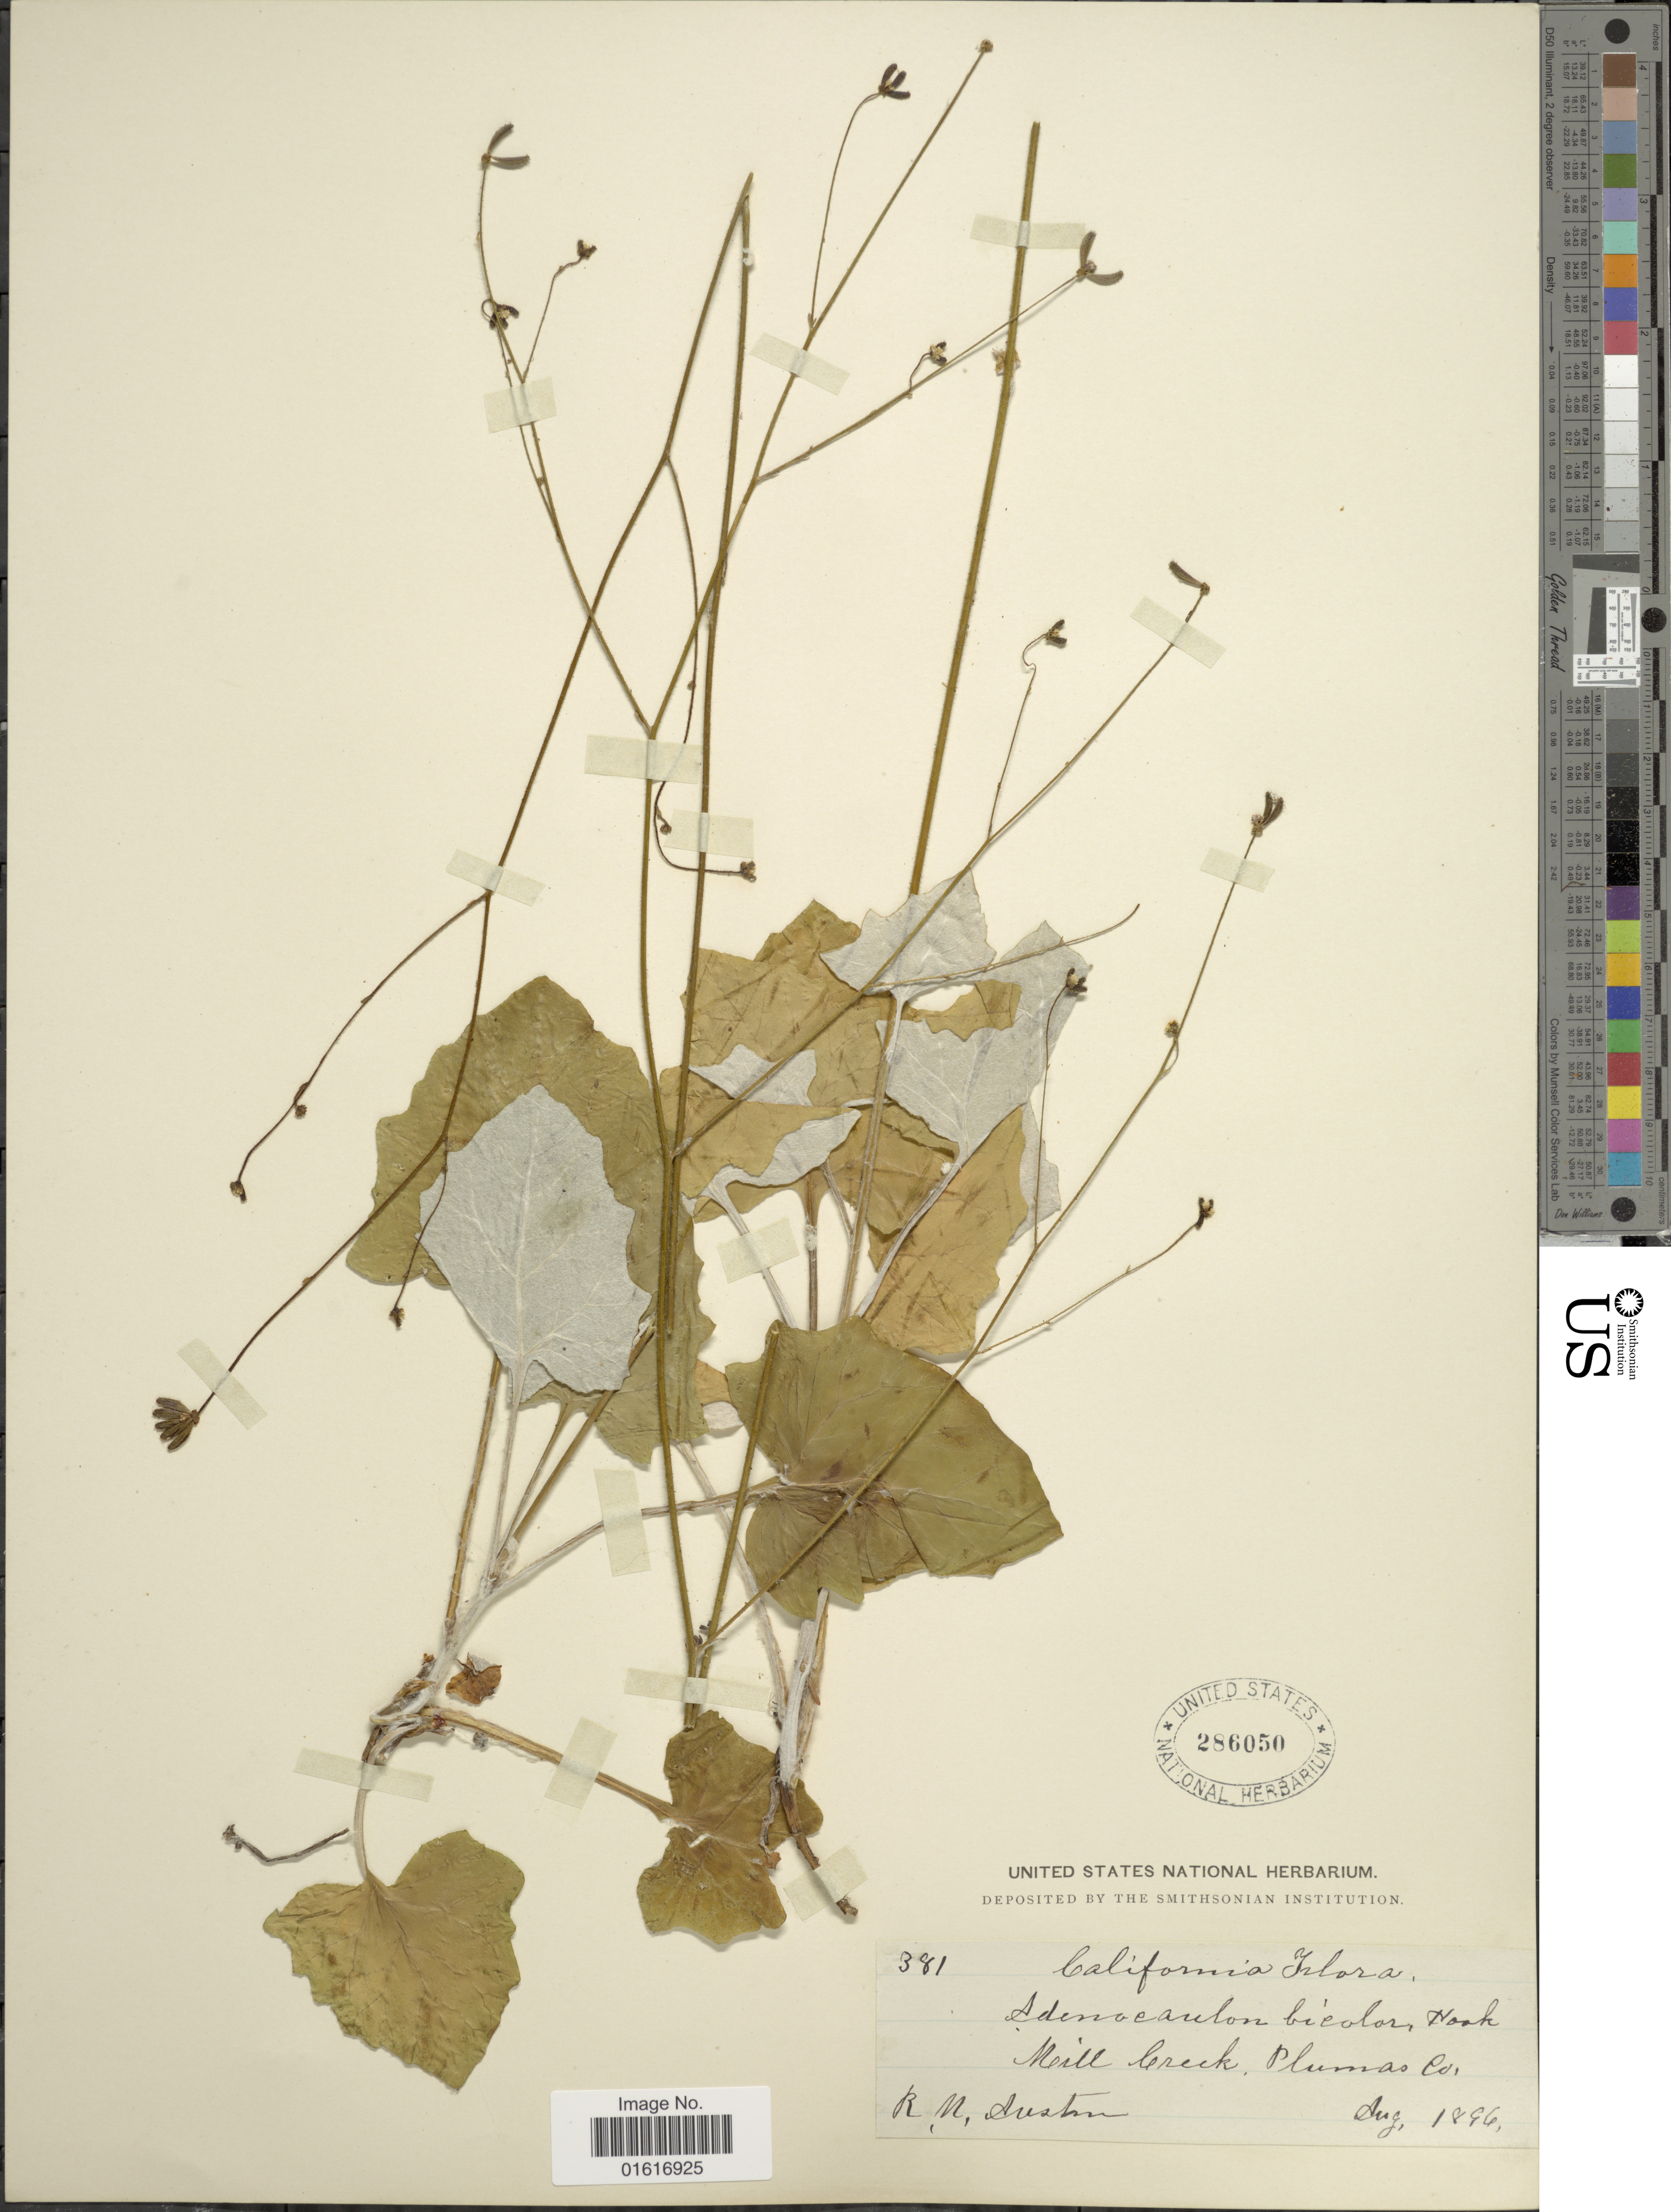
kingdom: Plantae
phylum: Tracheophyta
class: Magnoliopsida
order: Asterales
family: Asteraceae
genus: Adenocaulon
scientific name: Adenocaulon bicolor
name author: Hook.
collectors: R. Austin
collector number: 381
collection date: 1896-08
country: United States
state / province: California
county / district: Plumas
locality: Mill Creek, Plumas Co.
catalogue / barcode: US 286050